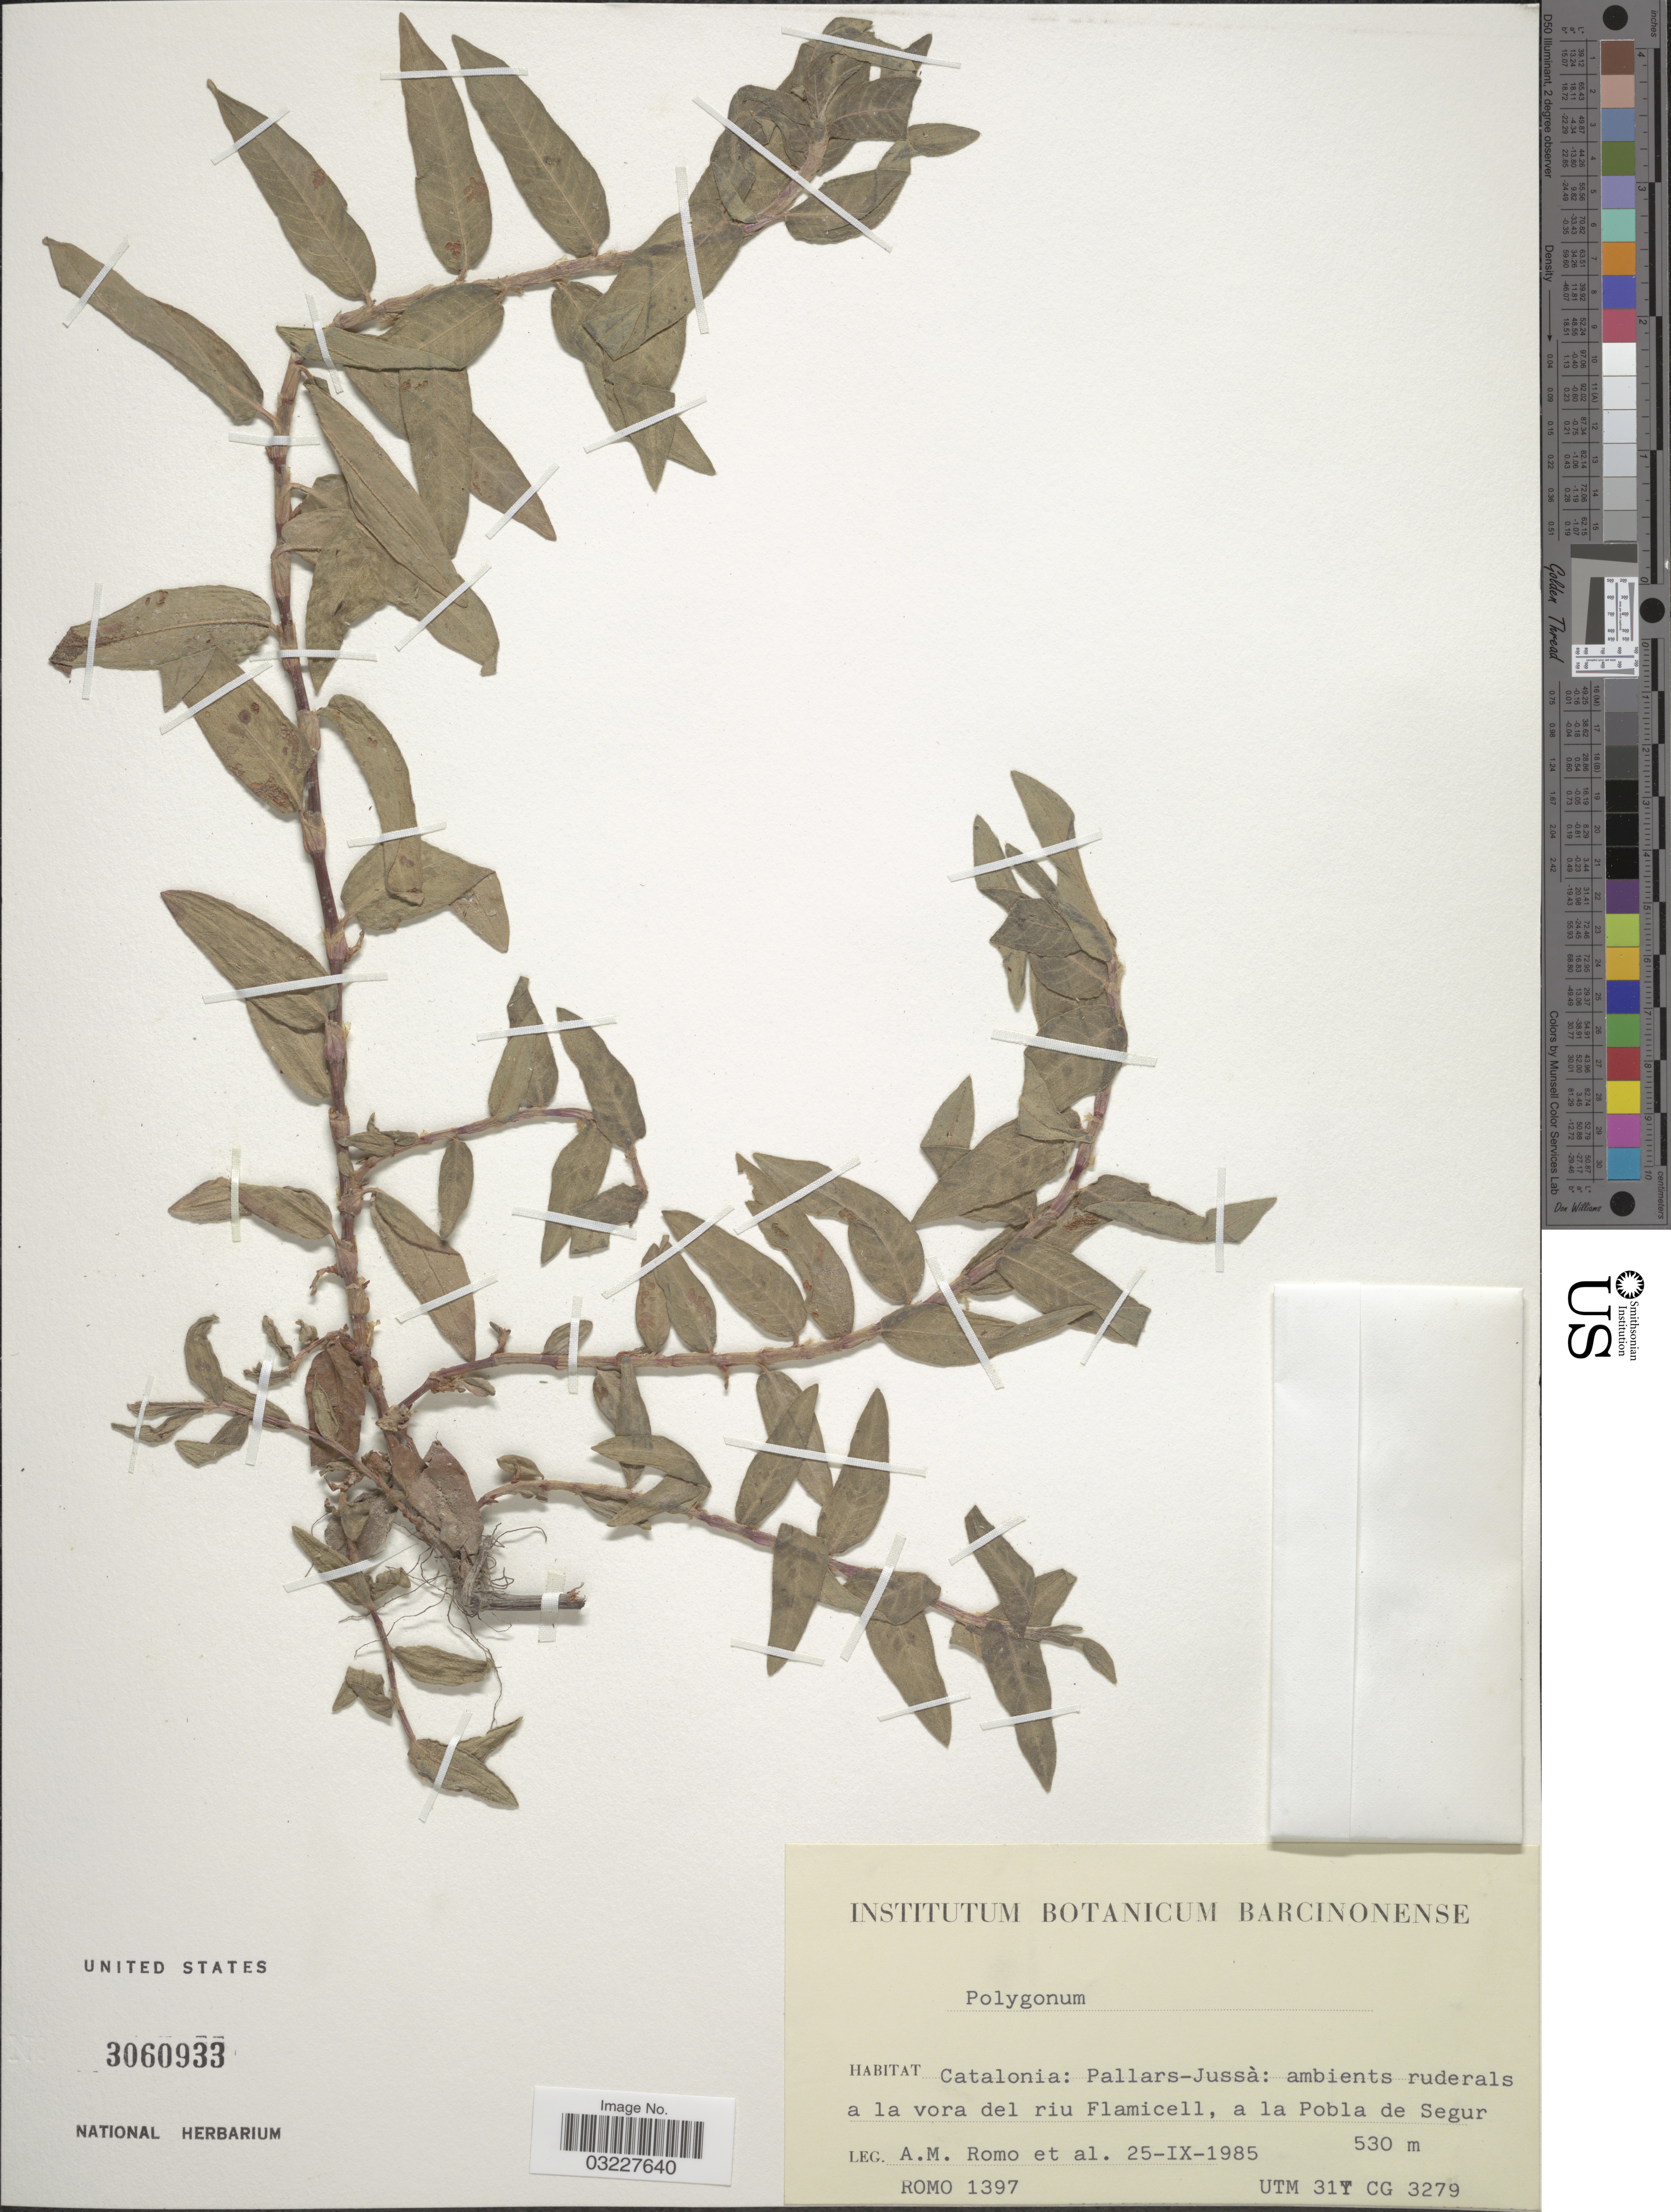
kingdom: Plantae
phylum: Tracheophyta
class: Magnoliopsida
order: Caryophyllales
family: Polygonaceae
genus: Polygonum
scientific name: Polygonum bistorta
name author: L.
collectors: A. Romo & et al.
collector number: ROMO 1397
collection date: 1985-09-25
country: Spain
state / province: Catalunya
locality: Catalonia: Pallars-Jussà: ambients ruderals a la vora del riu Flamicell, a la Pobla de Segur.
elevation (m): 530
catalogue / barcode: US 3060933